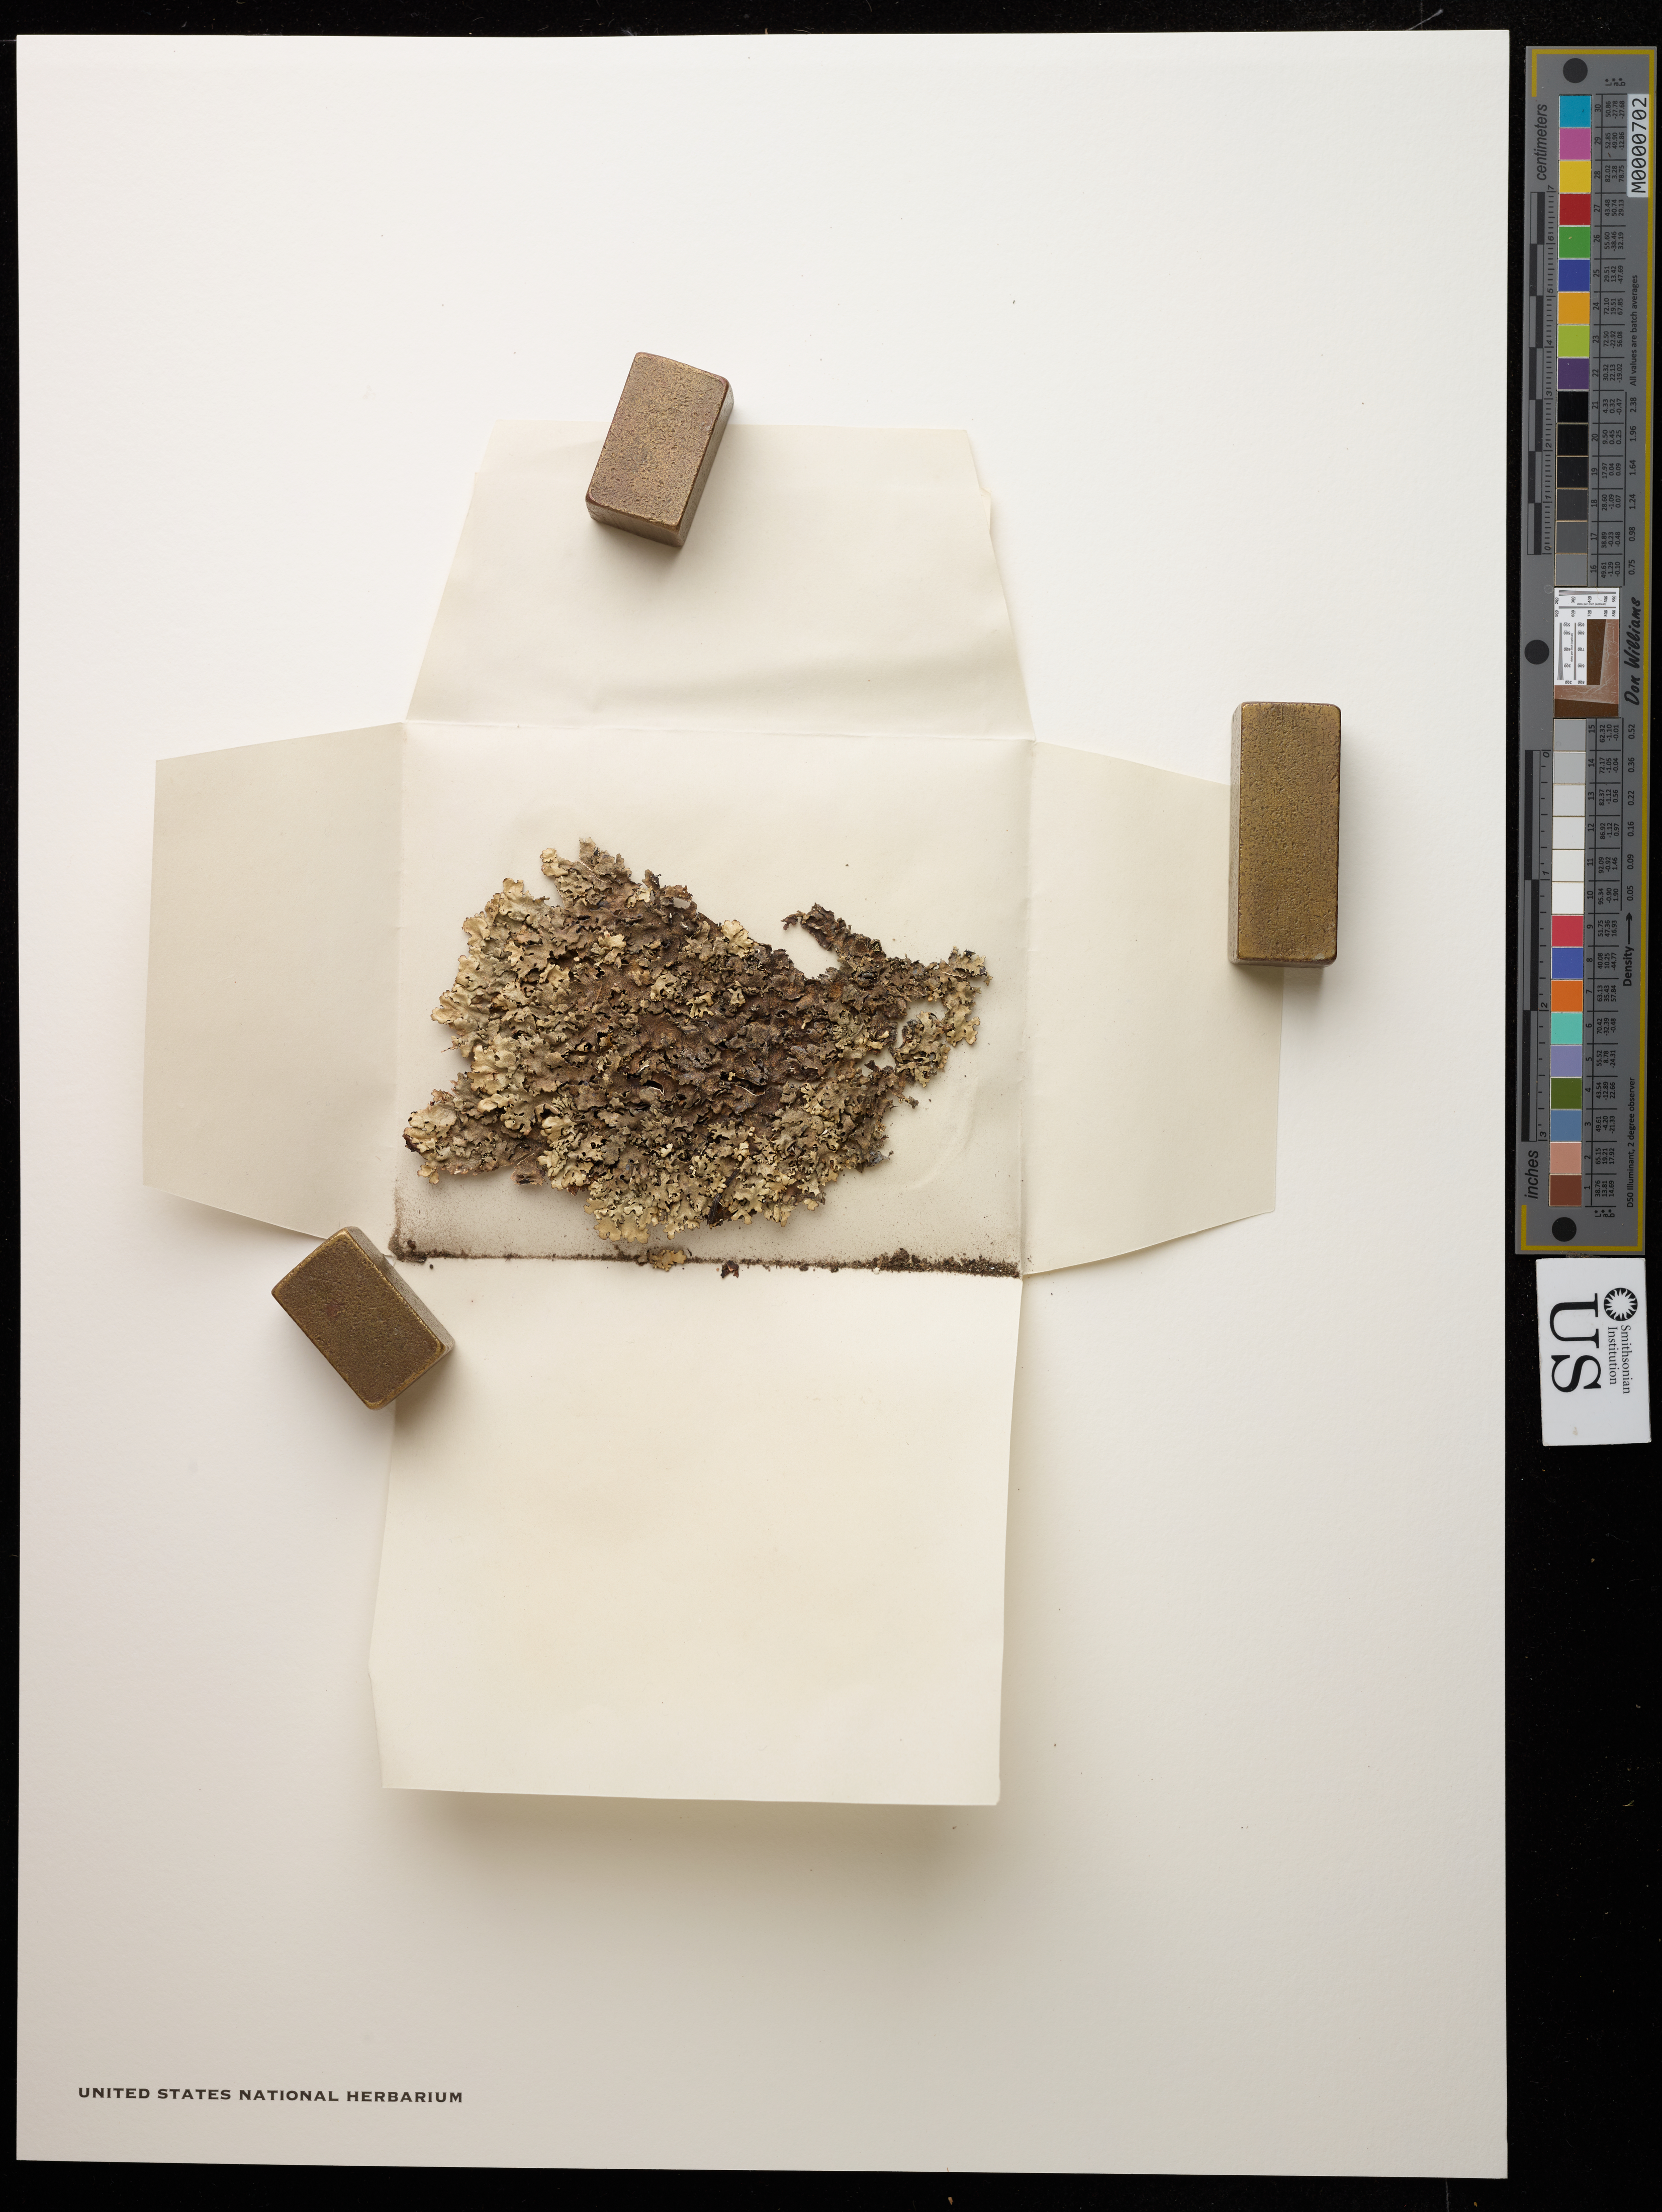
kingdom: Fungi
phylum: Ascomycota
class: Lecanoromycetes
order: Lecanorales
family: Parmeliaceae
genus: Xanthoparmelia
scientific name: Xanthoparmelia viriduloumbrina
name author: (Gyelnik) Lendemer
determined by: Medeiros, Ian D., Peter Buck Postdoctoral Fellow (US), Smithsonian Institution - National Museum of Natural History (UNITED STATES)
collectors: M. Miller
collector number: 447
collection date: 1913-05-24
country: United States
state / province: Virginia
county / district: Fairfax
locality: On roadside bank near Difficult Run, Fairfax County.